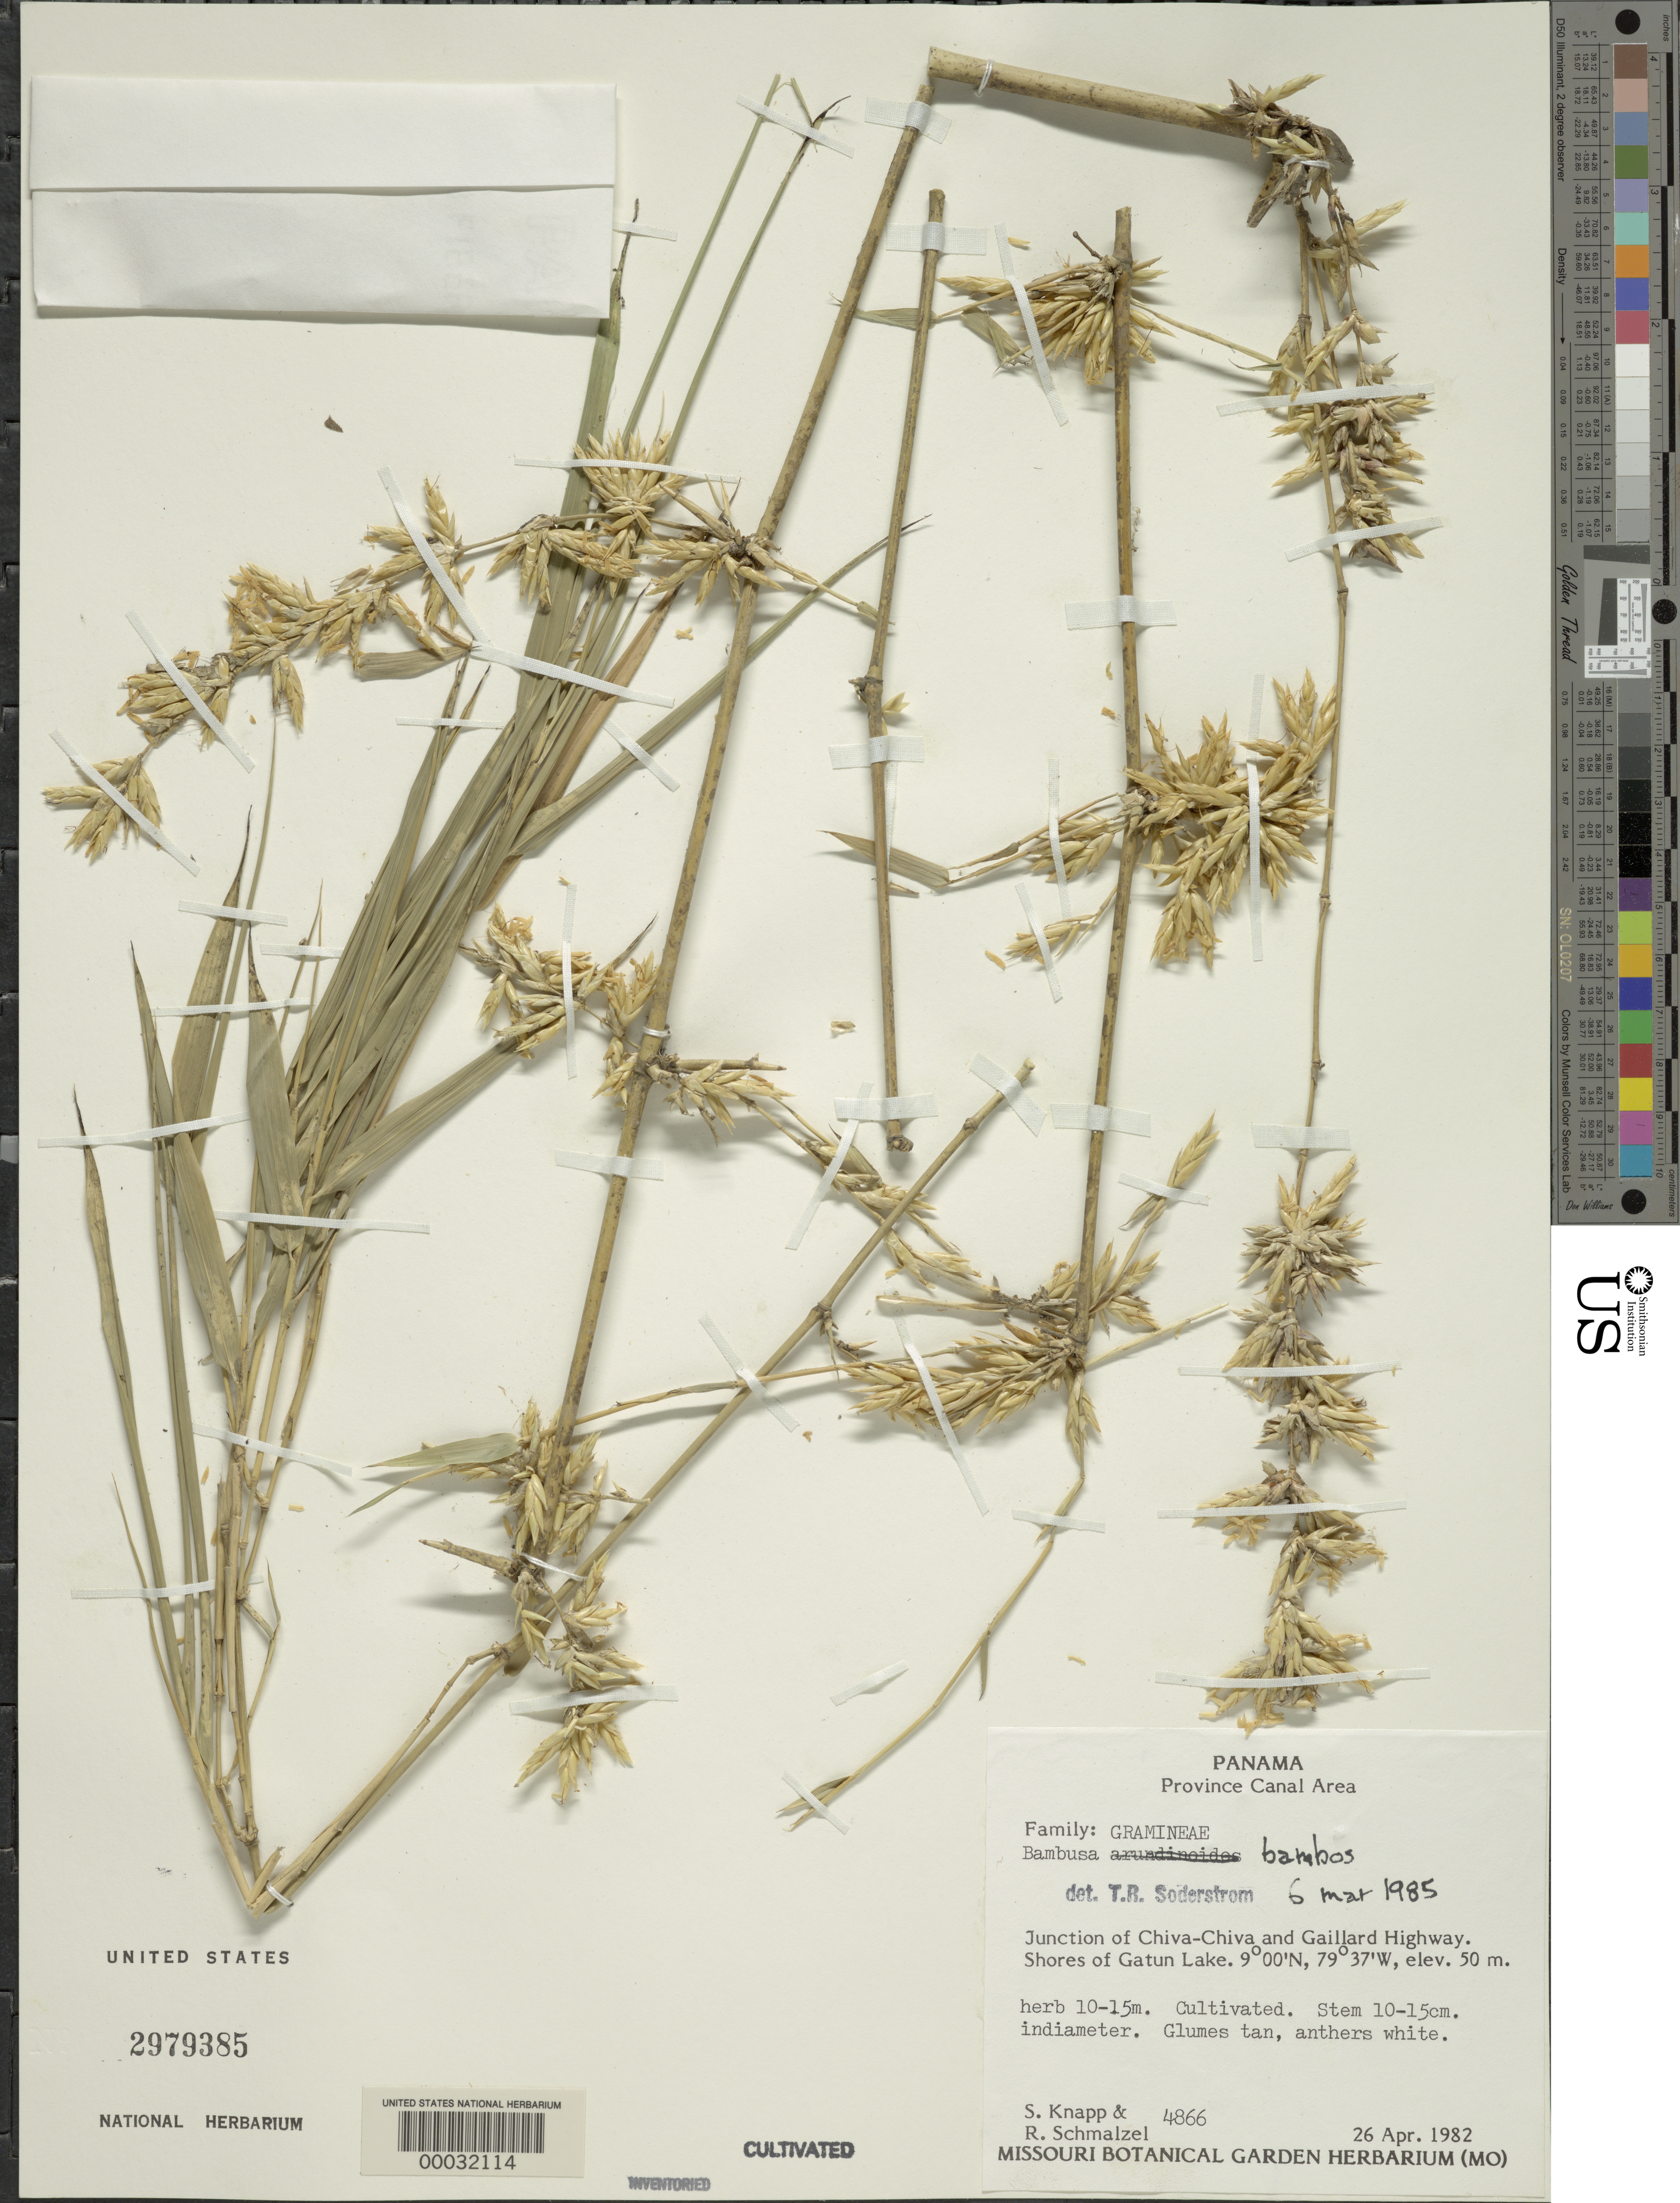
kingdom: Plantae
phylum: Tracheophyta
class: Liliopsida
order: Poales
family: Poaceae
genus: Bambusa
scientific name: Bambusa bambos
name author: (L.) Voss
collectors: S. Knapp & R. Schmalzel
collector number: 4866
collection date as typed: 26 Apr 1982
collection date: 1982-04-26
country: Panama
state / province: Colón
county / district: Canal Zone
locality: Chiva-Chiva - Gaillard Hwy jct., Gatun Lake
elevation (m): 50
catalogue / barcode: US 2979385